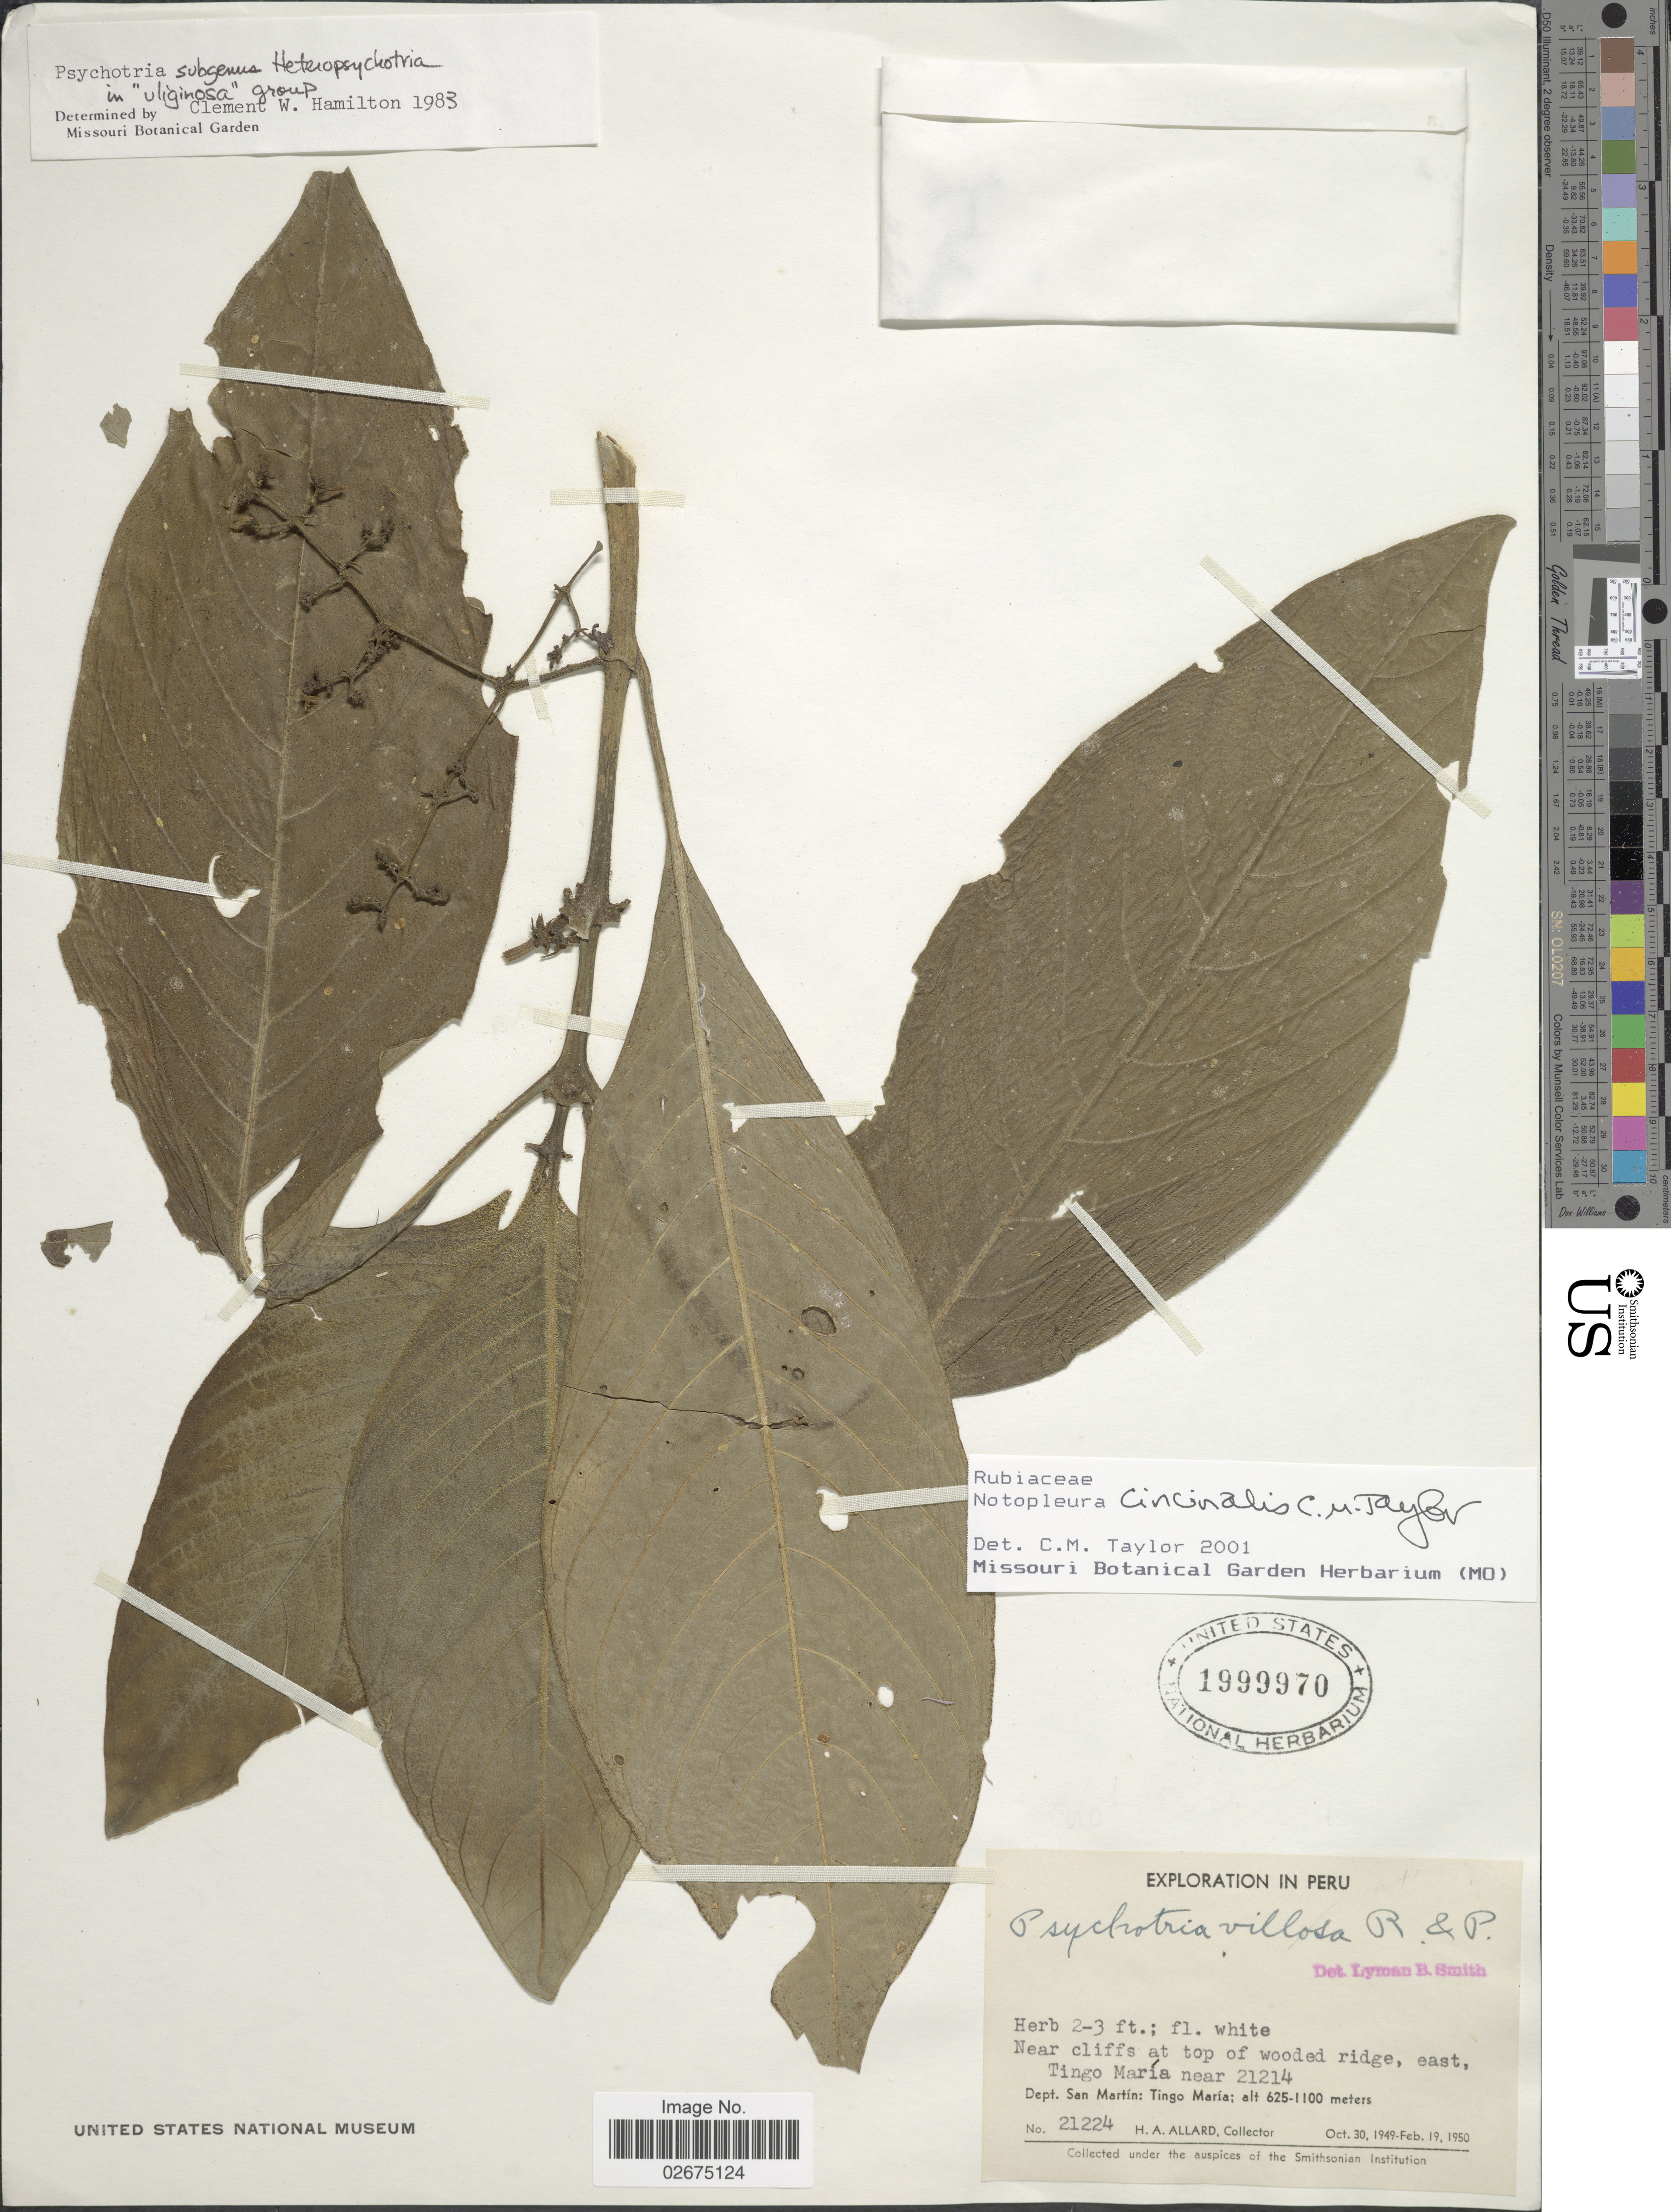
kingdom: Plantae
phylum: Tracheophyta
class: Magnoliopsida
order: Gentianales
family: Rubiaceae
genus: Notopleura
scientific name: Notopleura cincinalis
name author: C.M. Taylor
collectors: H. A. Allard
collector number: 21224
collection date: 1949-10-30/1950-02-19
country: Peru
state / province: San Martín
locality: Near cliffs at top of wooded ridge, east, Tingo Maria near 21214. Dept. San Martin: Tingo Maria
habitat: near cliffs at top of wooded ridge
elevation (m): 625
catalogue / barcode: US 1999970